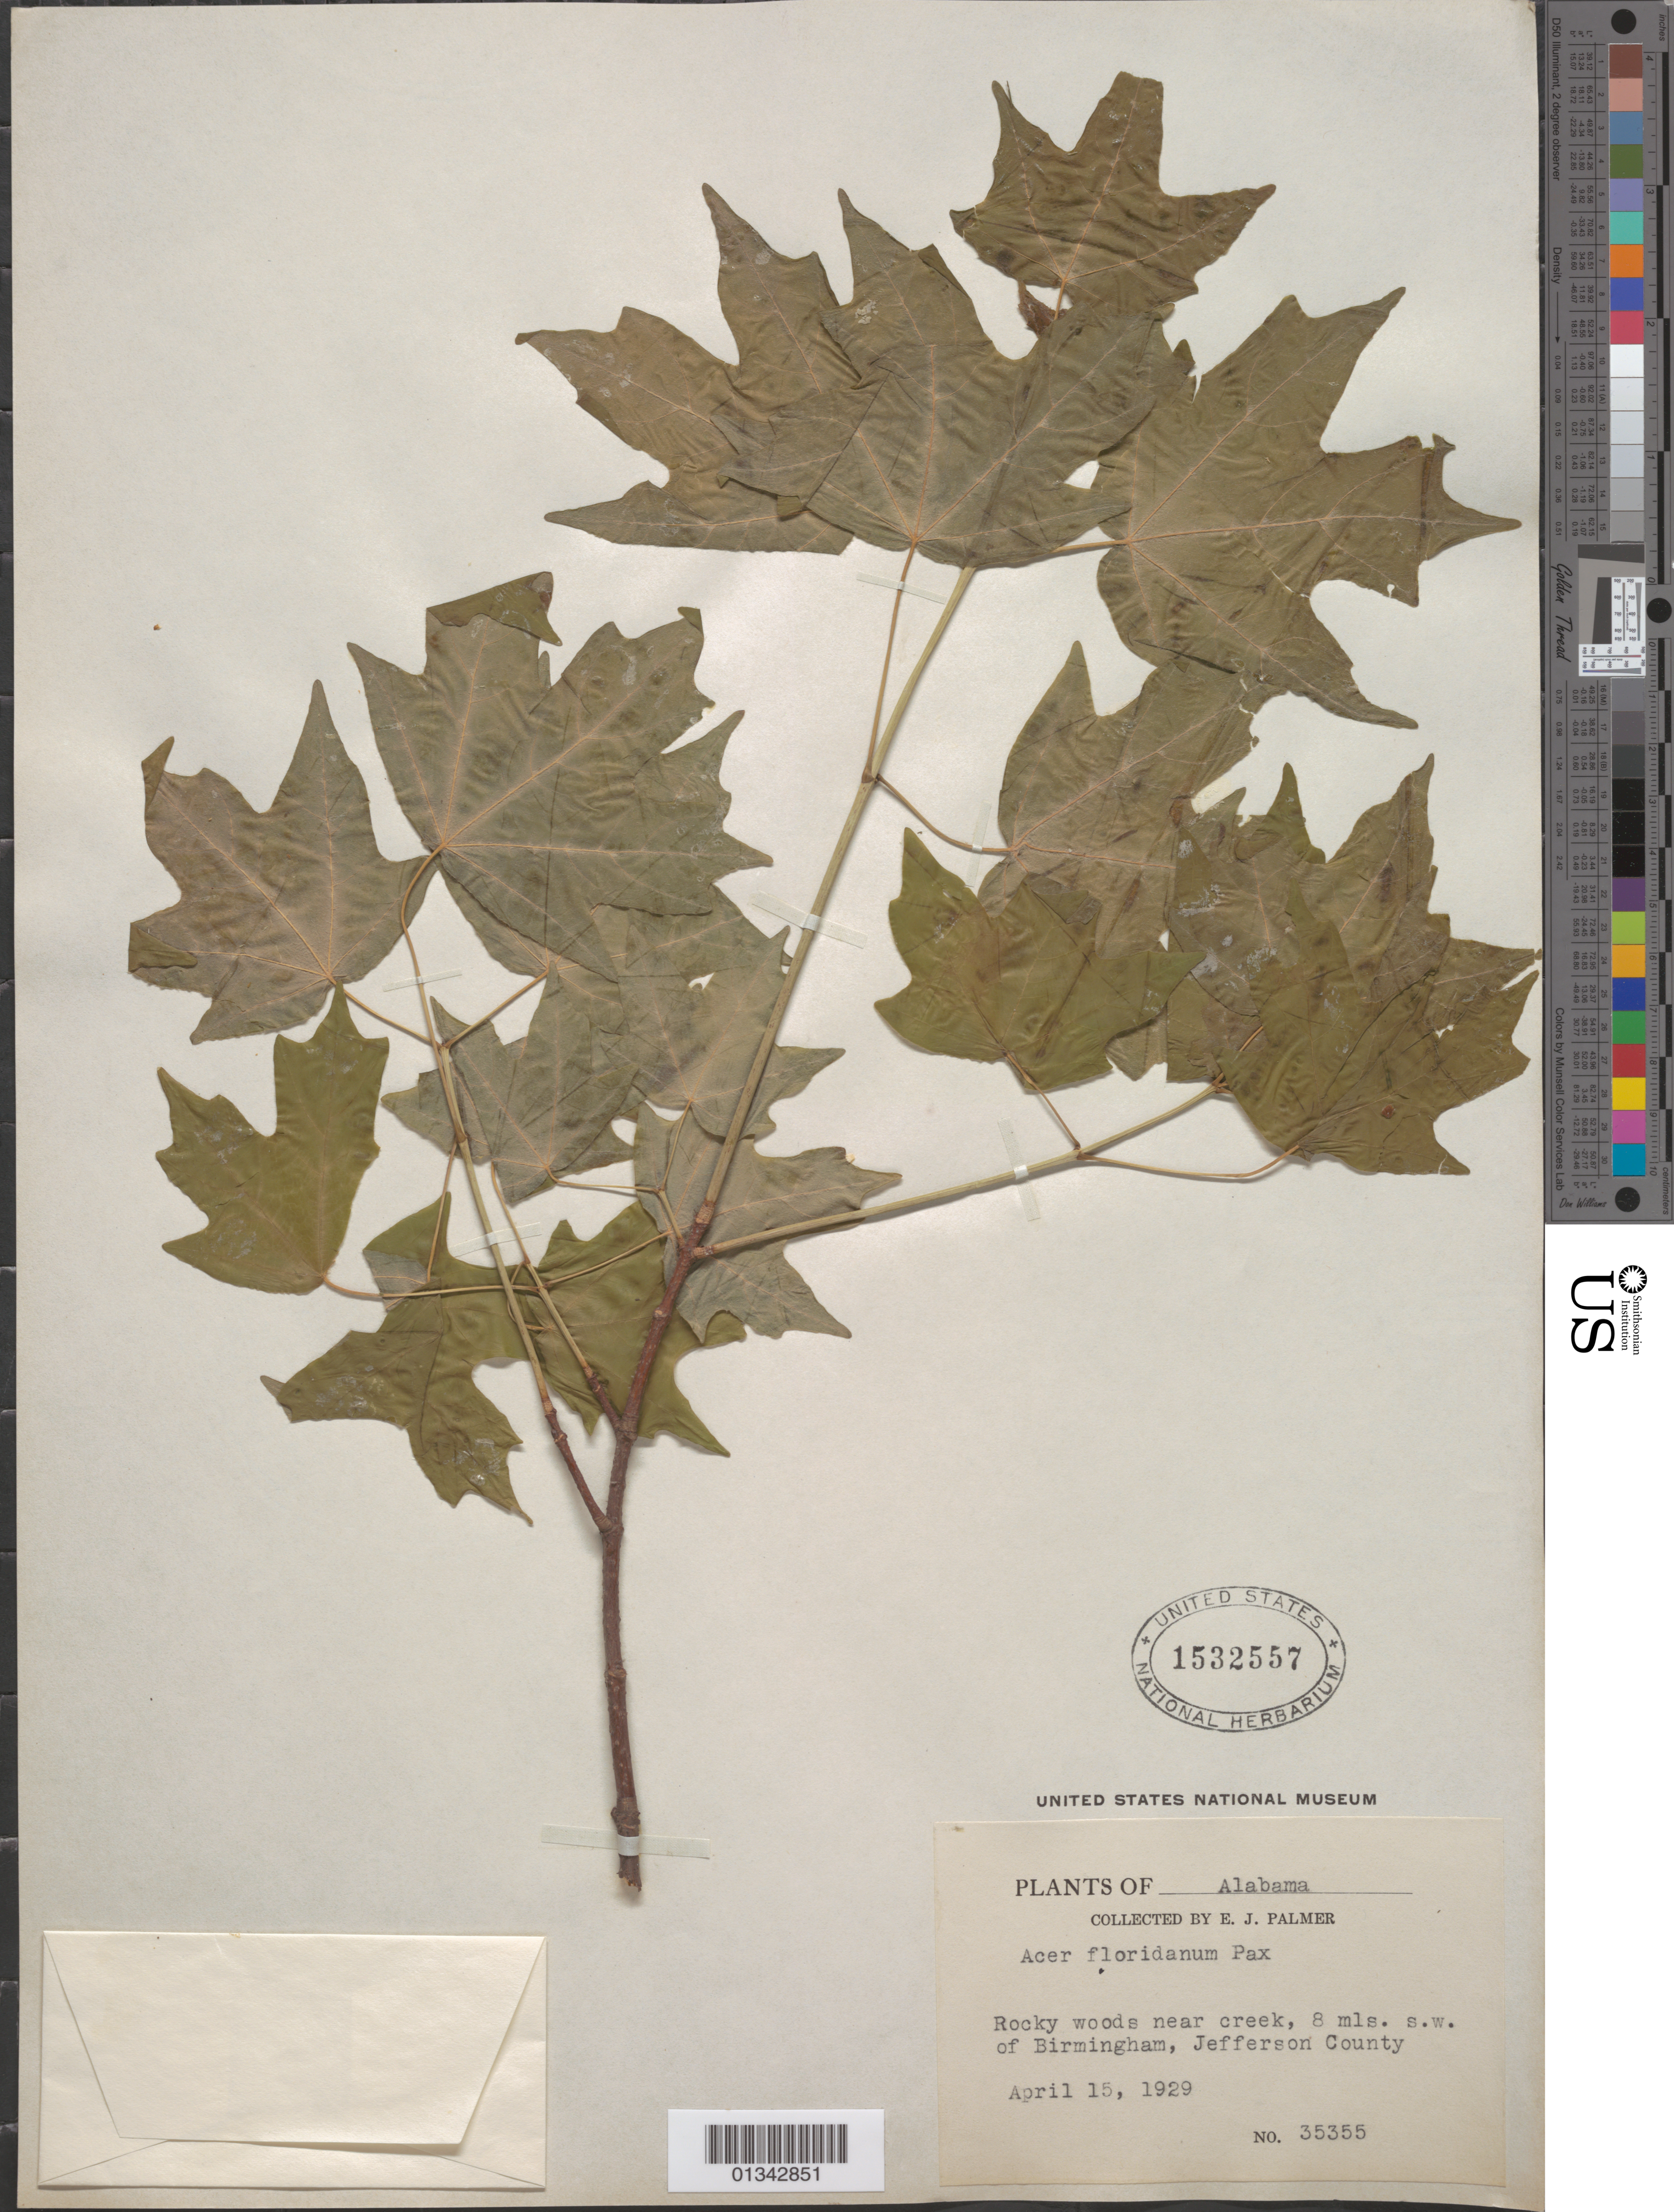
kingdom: Plantae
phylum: Tracheophyta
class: Magnoliopsida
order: Sapindales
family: Sapindaceae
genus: Acer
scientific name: Acer saccharum subsp. leucoderme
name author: (Small) Desmarais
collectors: E. J. Palmer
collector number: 35355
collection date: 1929-04-15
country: United States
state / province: Alabama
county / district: Jefferson County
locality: Jefferson County, 8 miles SW of Birmingham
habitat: Rocky woods near creek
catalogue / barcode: US 1532557